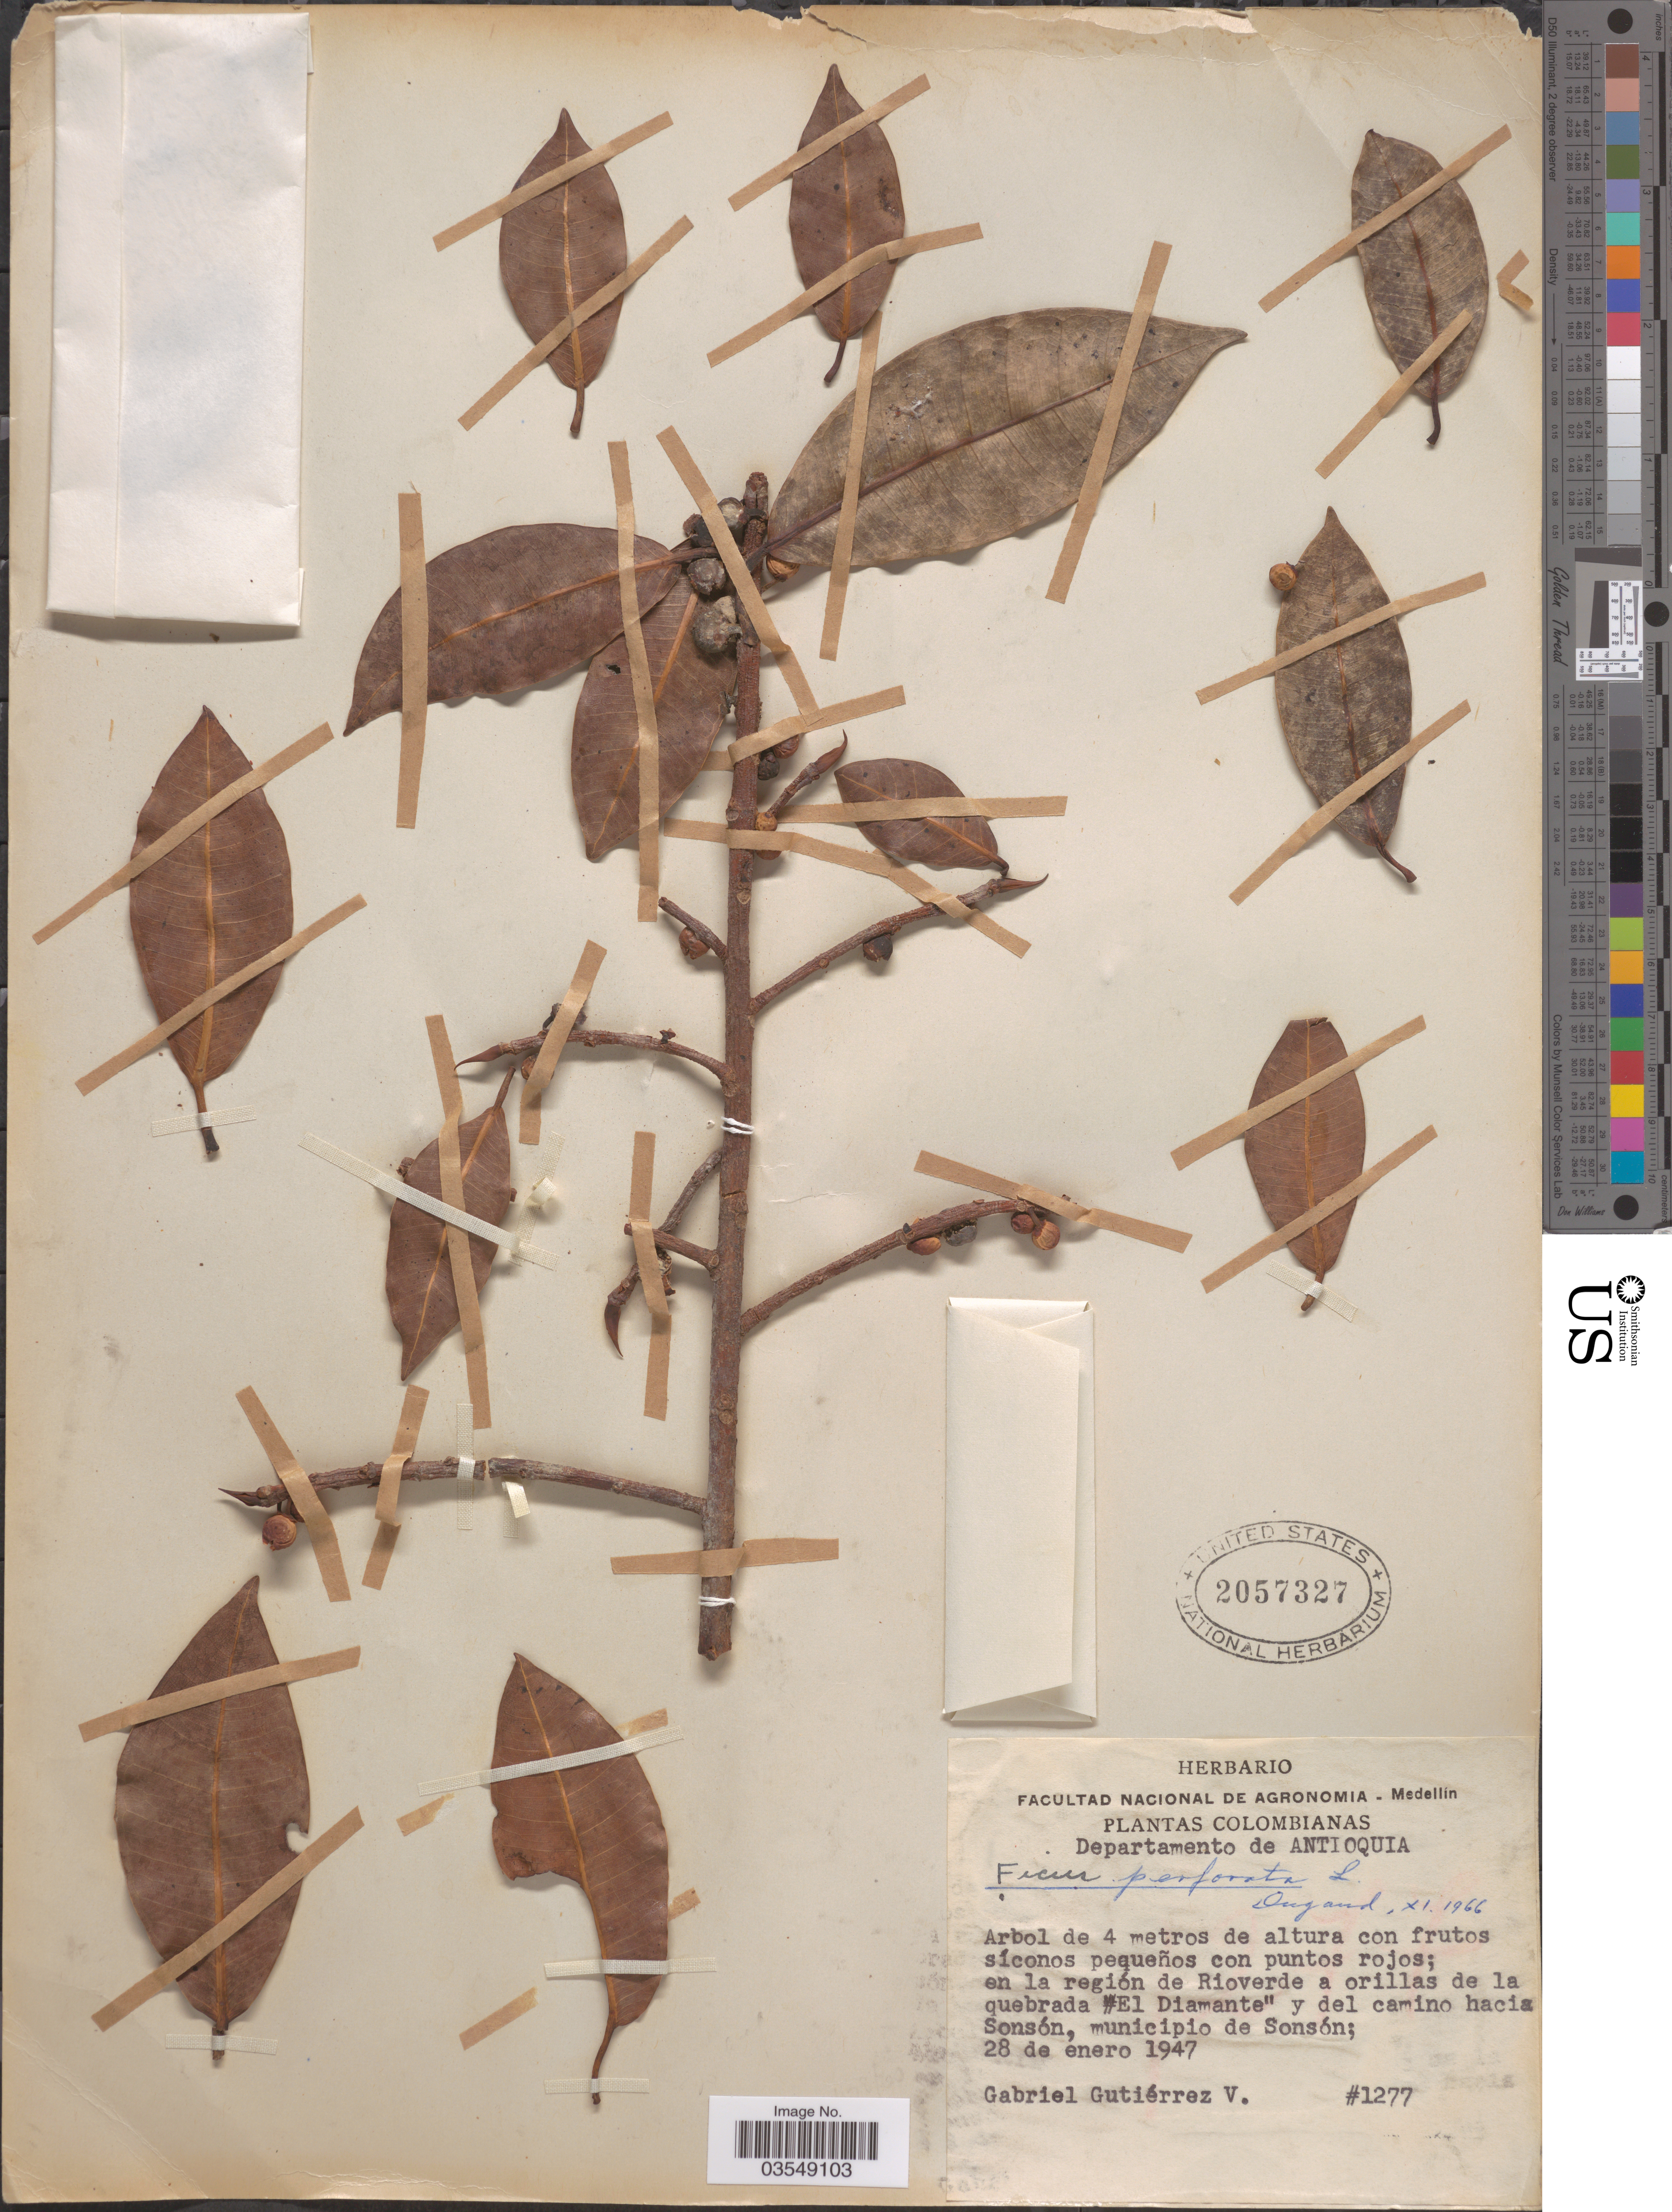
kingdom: Plantae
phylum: Tracheophyta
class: Magnoliopsida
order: Rosales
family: Moraceae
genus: Ficus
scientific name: Ficus perforata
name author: L.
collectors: G. Gutiérrez V.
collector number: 1277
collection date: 1947-01-28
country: Colombia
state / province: Antioquia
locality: Departamento de Antioquia. En la región de Rioverde a orillas de la quebrada "El Diamante" y del camino hacia Sonsón, municipio de Sonsón.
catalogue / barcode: US 2057327